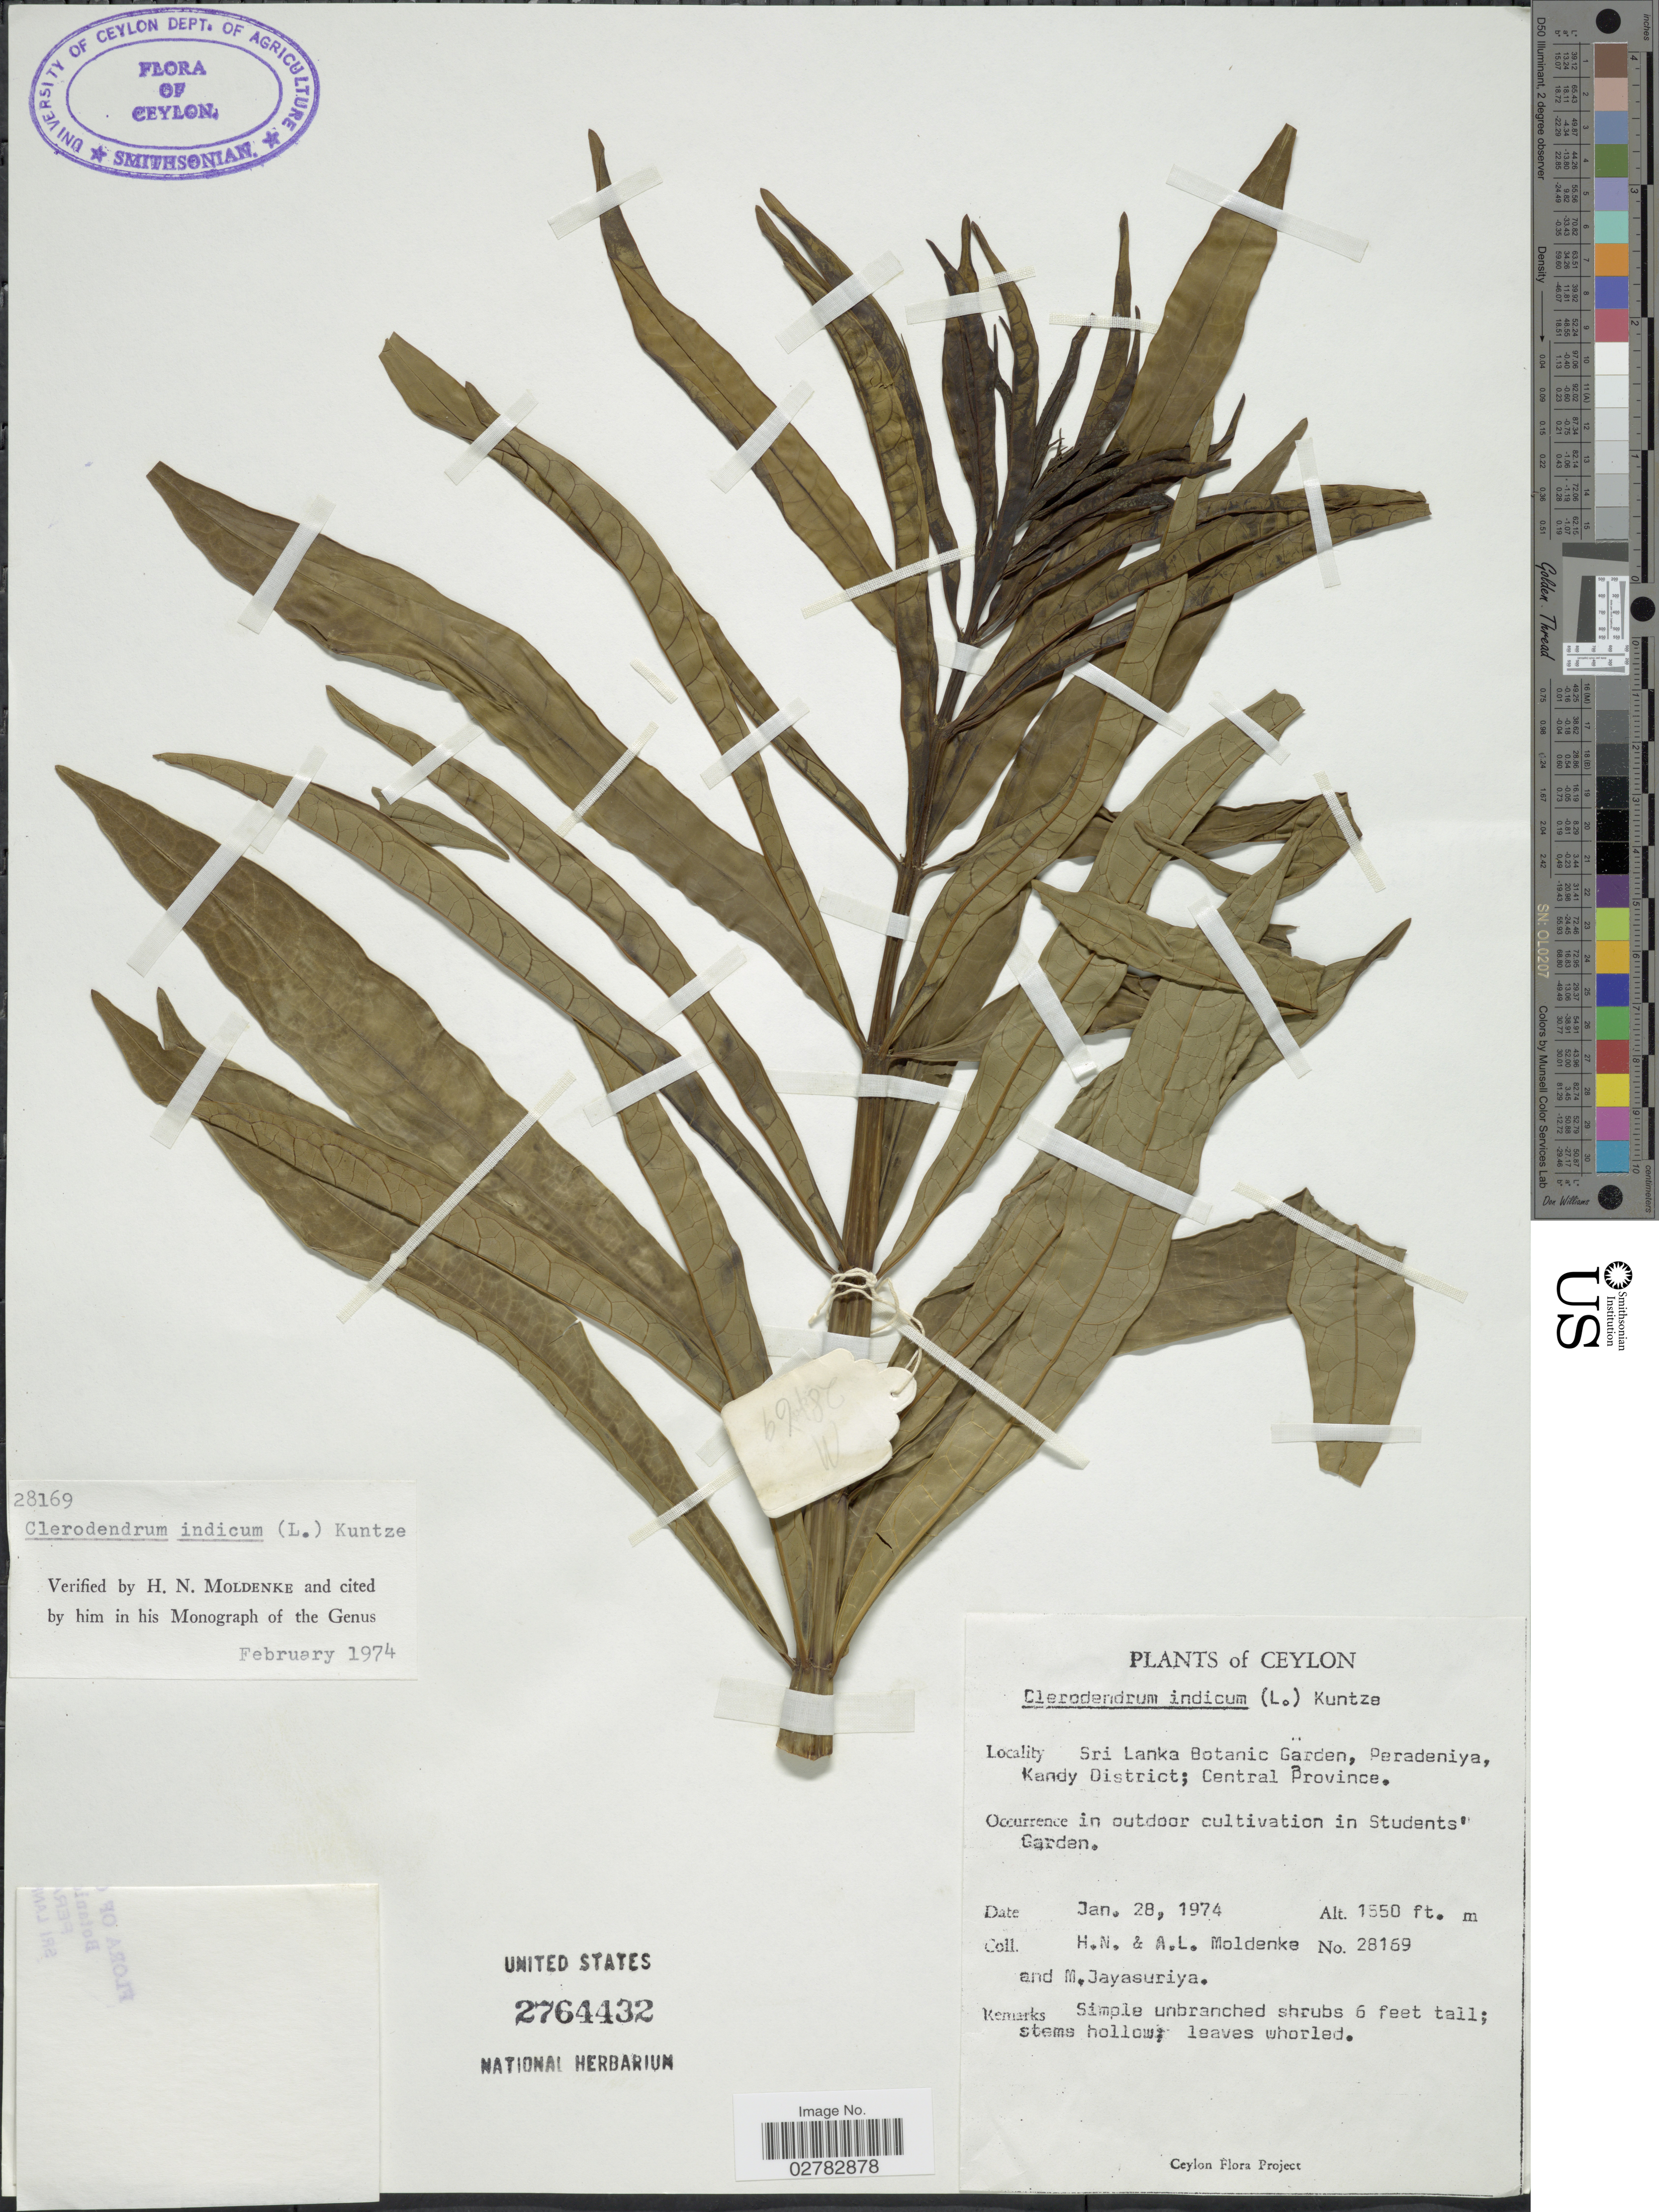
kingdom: Plantae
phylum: Tracheophyta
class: Magnoliopsida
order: Lamiales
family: Lamiaceae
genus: Clerodendrum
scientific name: Clerodendrum indicum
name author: (L.) Kuntze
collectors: H. N. Moldenke, A. L. Moldenke & M. Jayasuriya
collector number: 28169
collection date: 1974-01-28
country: Sri Lanka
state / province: Central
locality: Ceylon. Sri Lanka Botanic Garden, Peradeniya, Kandy District. In outdoor cultivation in Students' Garden.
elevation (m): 472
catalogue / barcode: US 2764432